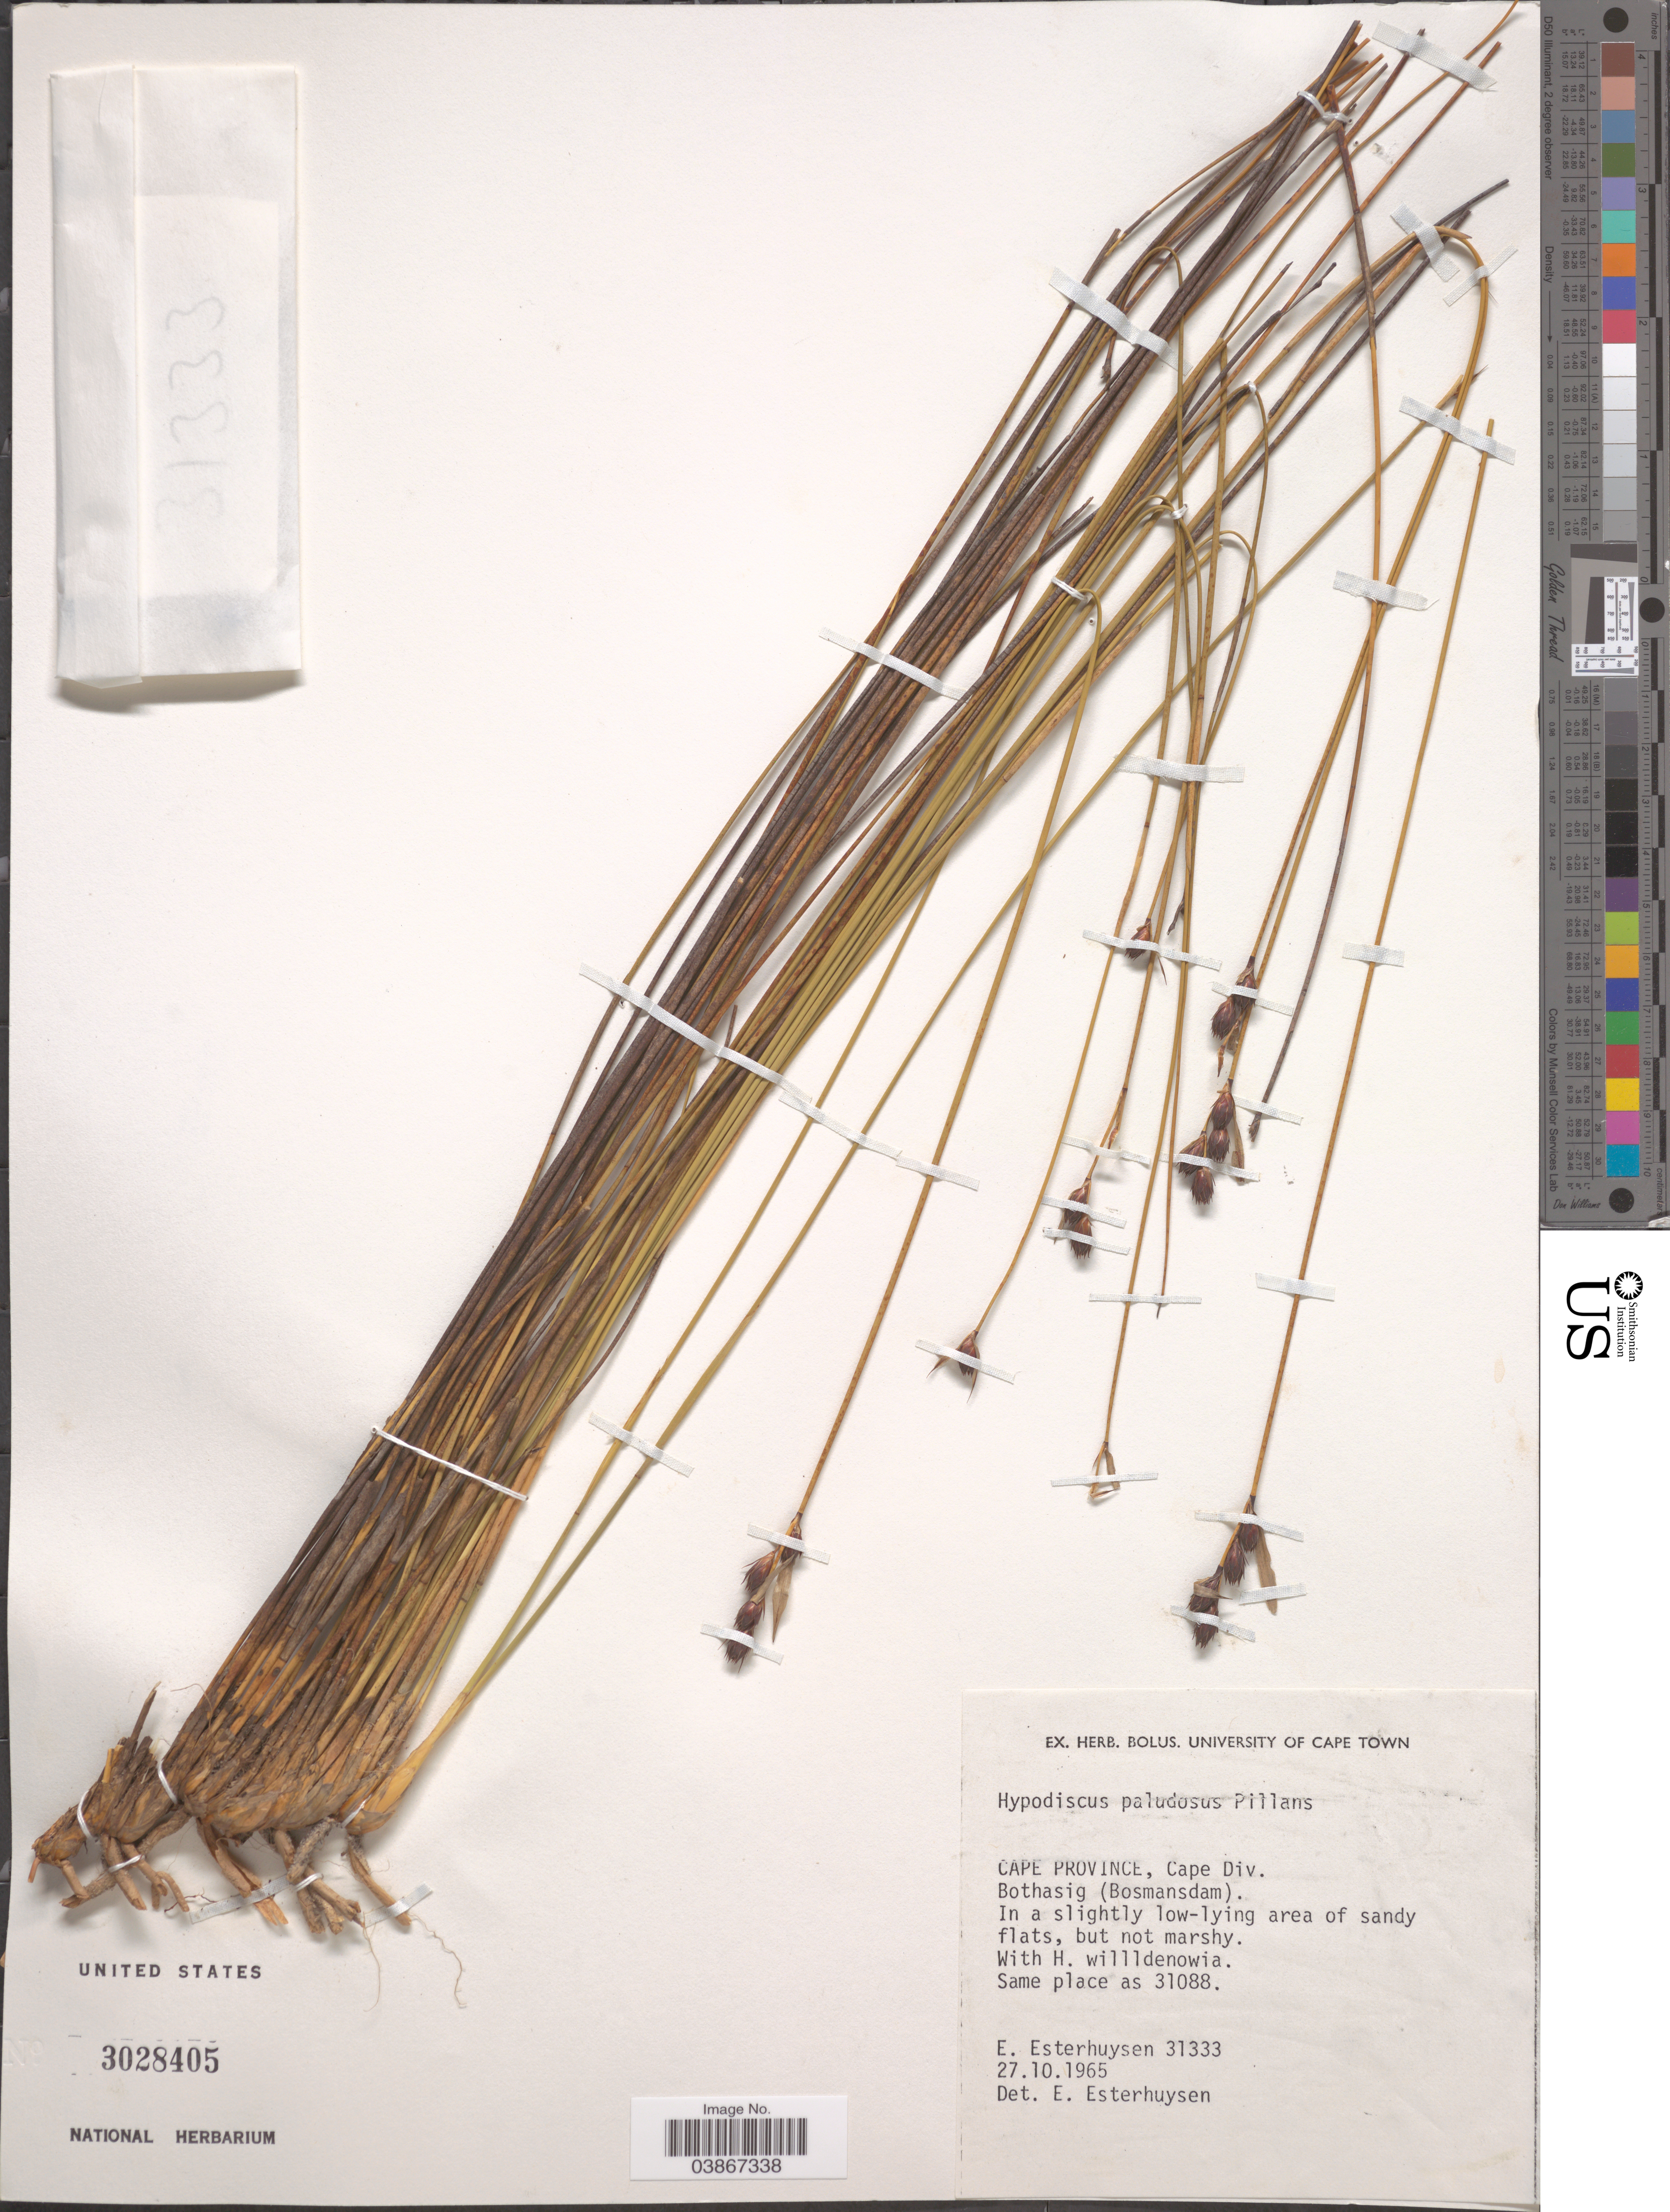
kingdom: Plantae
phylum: Tracheophyta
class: Liliopsida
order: Poales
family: Restionaceae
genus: Hypodiscus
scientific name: Hypodiscus paludosus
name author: Pillans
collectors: E. E. Esterhuysen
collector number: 31333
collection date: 1965-10-27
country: South Africa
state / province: Western Cape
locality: Cape Div. Bothasig (Bosmansdam). Same place as 31088.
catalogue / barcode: US 3028405